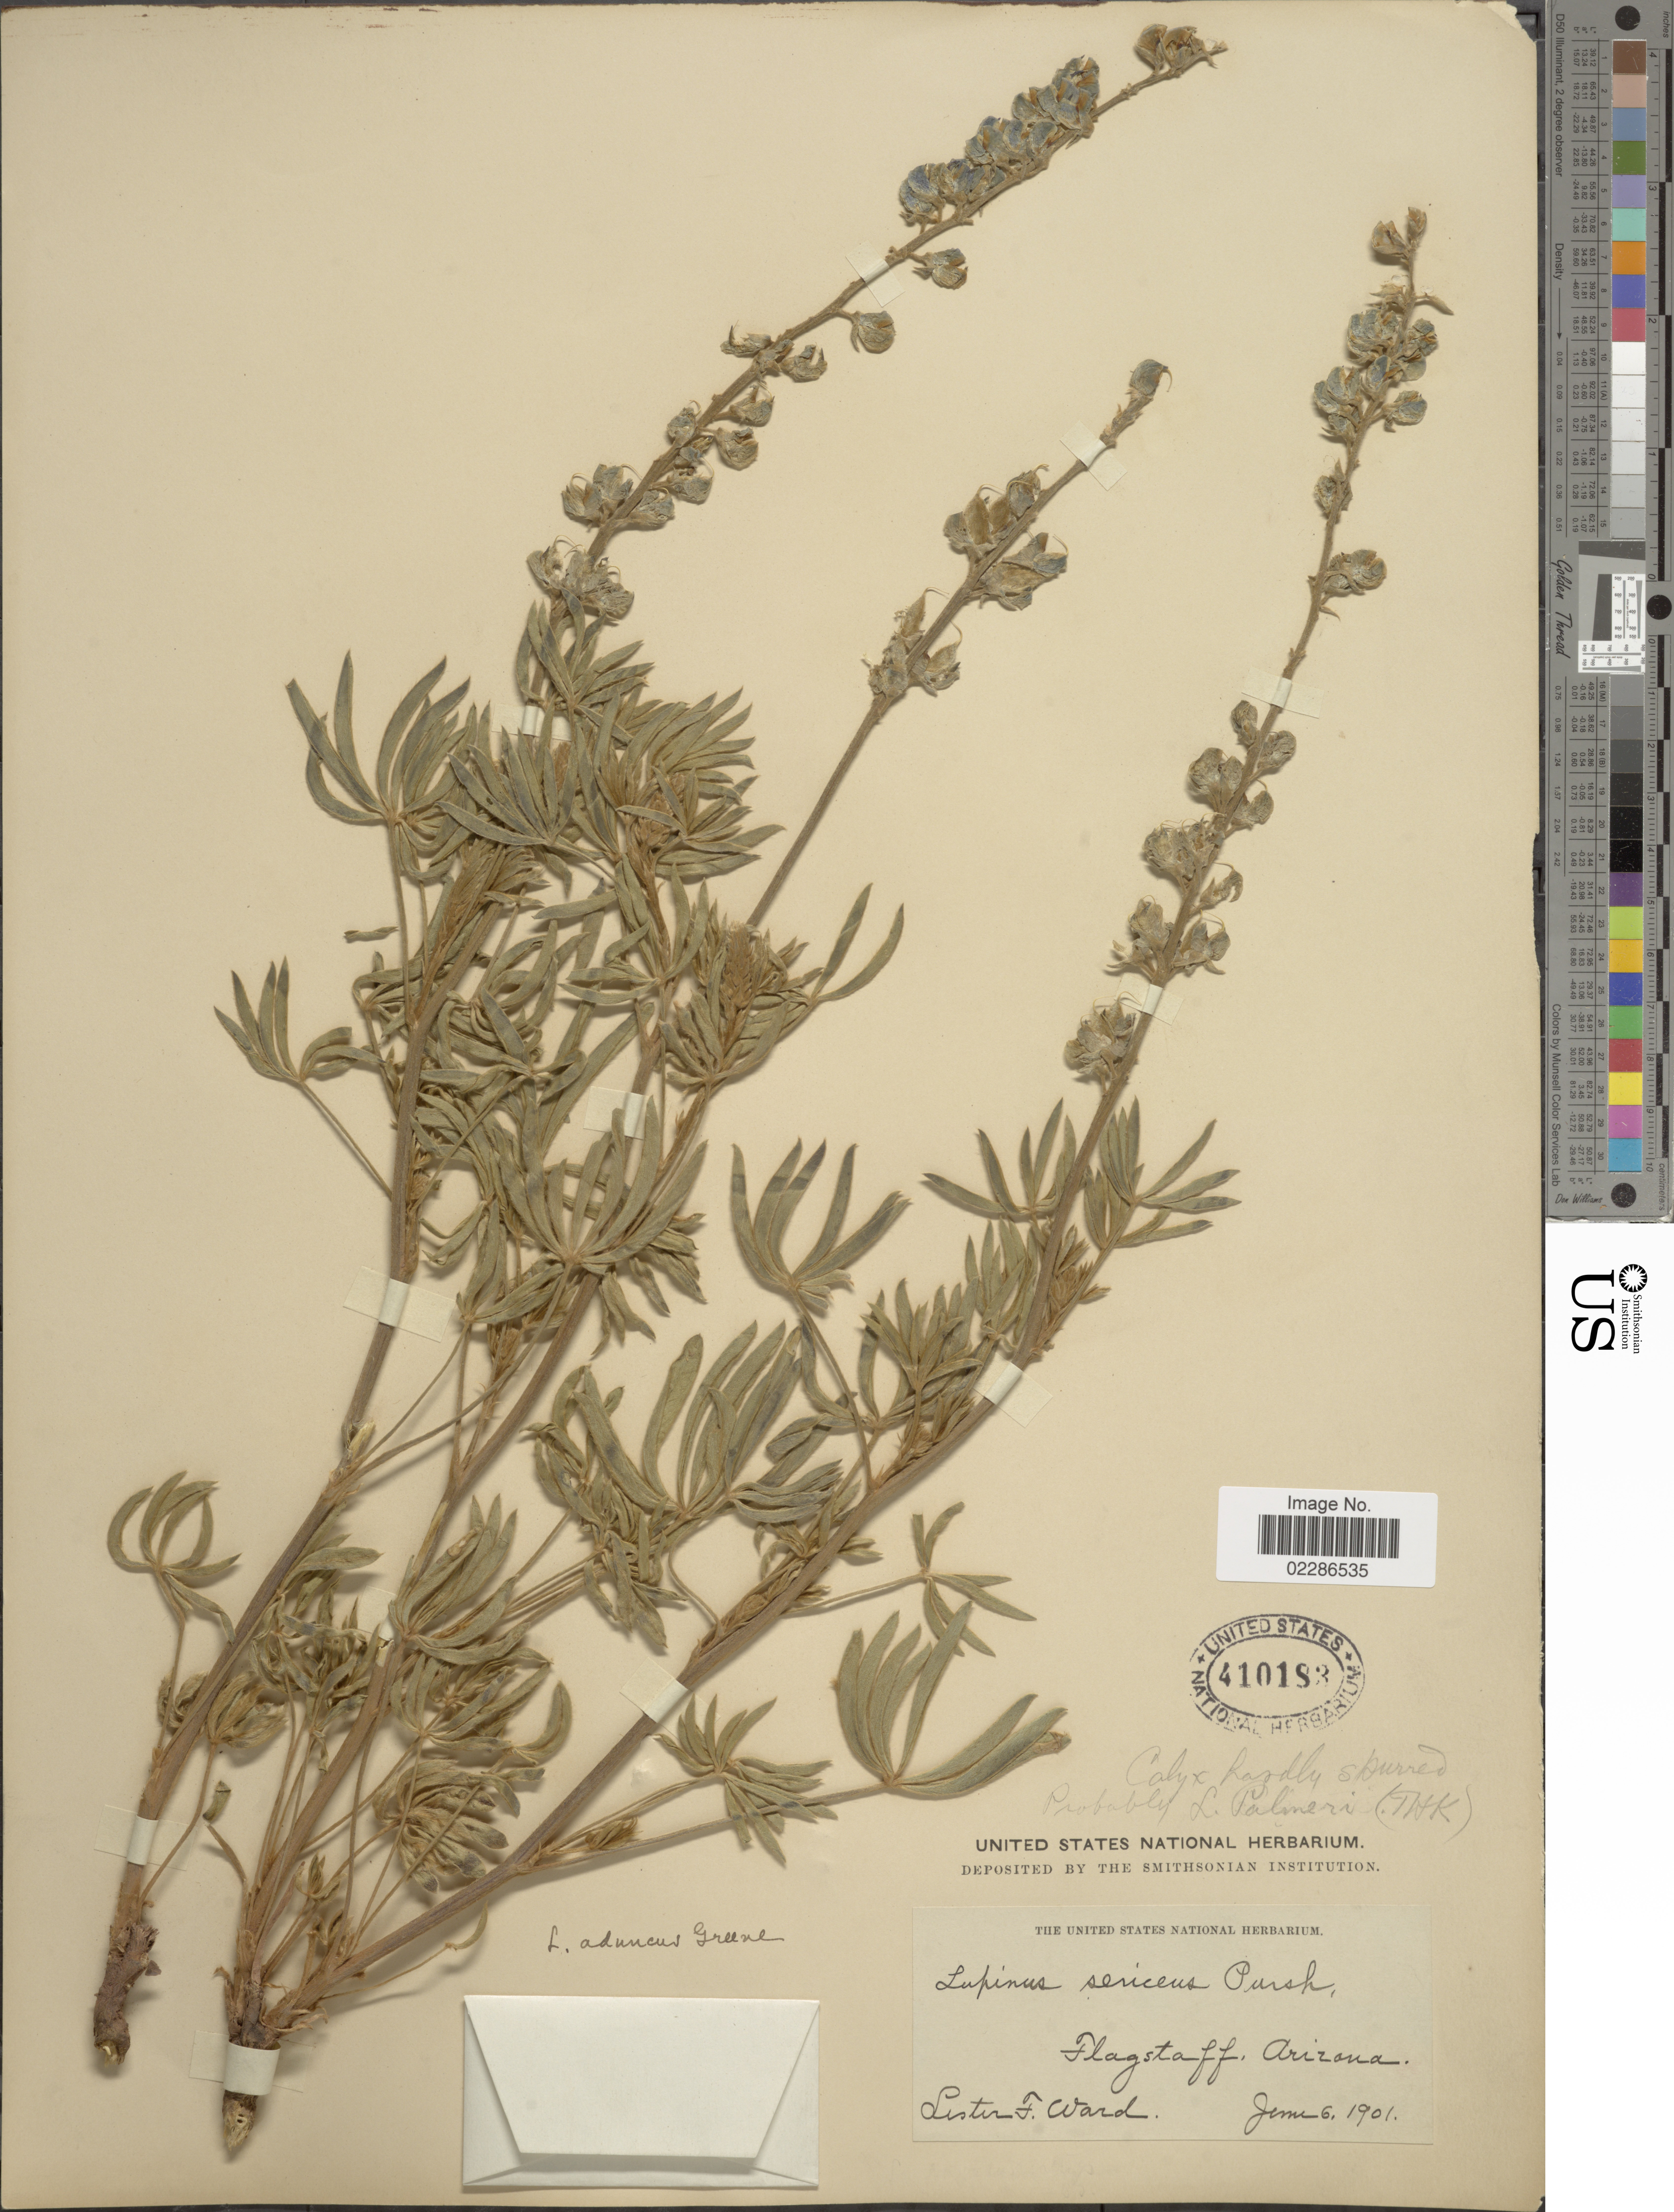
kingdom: Plantae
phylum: Tracheophyta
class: Magnoliopsida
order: Fabales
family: Fabaceae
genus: Lupinus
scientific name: Lupinus palmeri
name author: S. Watson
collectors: L. F. Ward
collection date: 1901-06-06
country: United States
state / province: Arizona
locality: Flagstaff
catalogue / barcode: US 410183